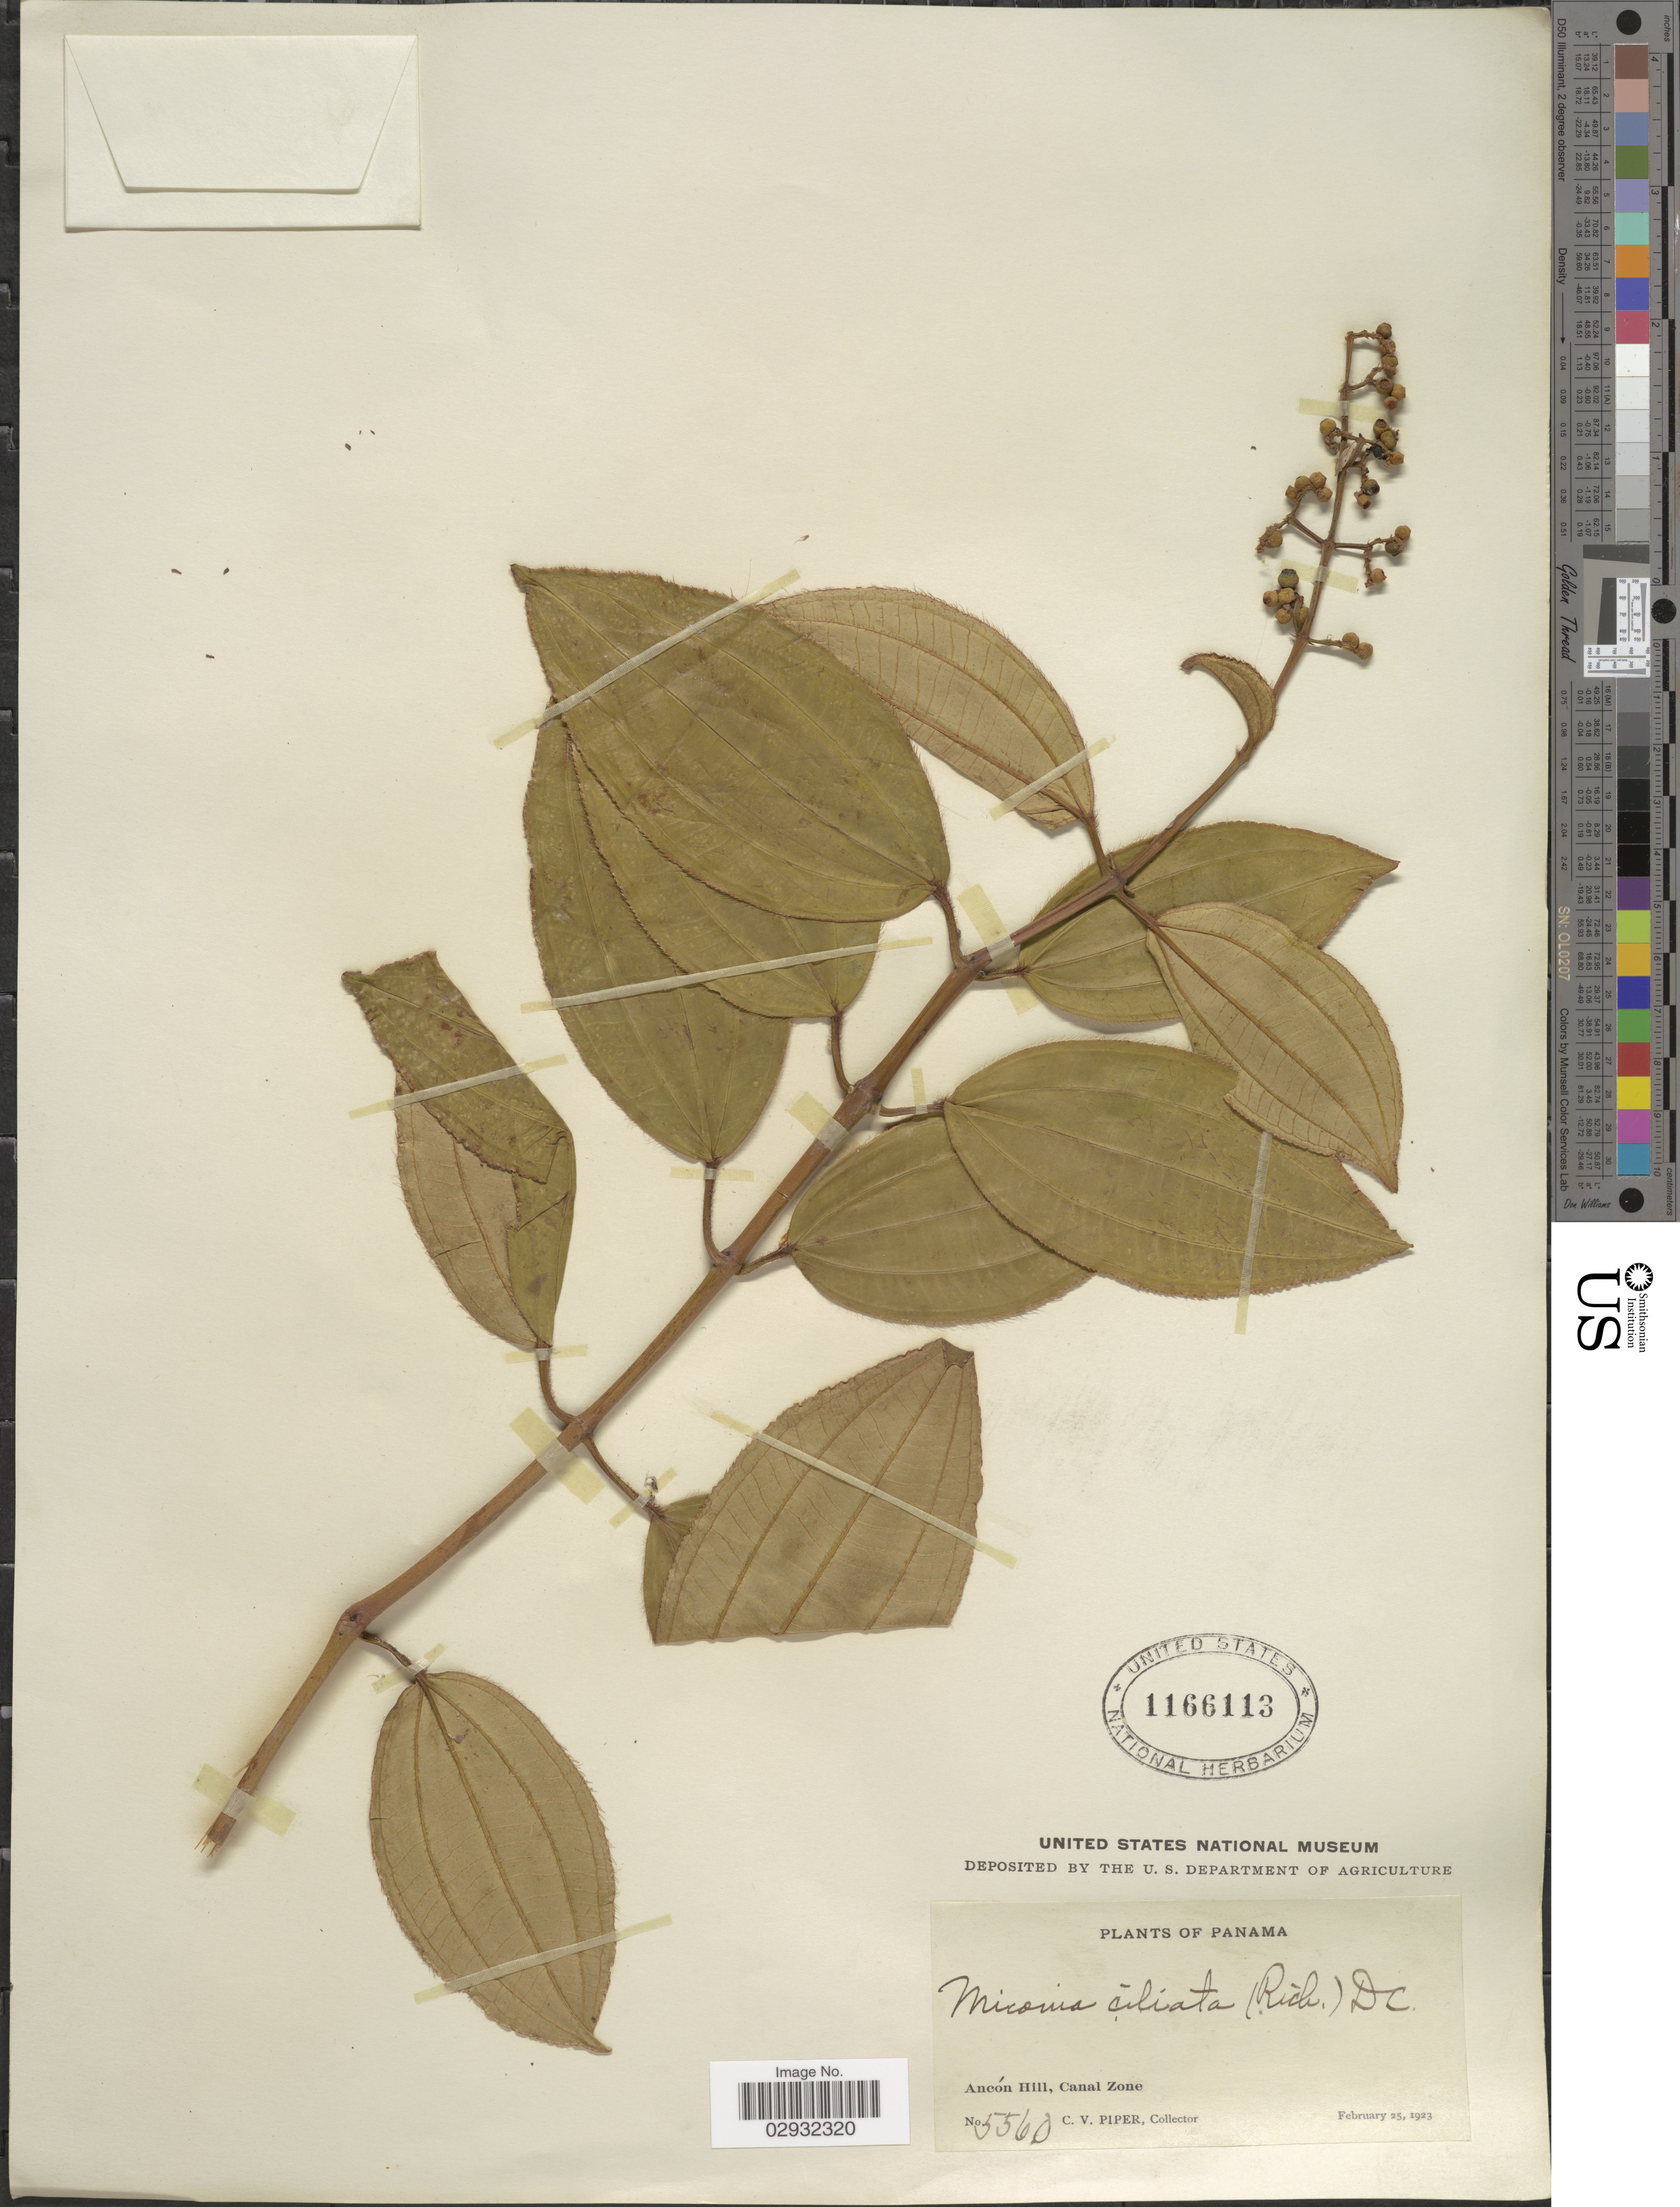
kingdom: Plantae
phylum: Tracheophyta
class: Magnoliopsida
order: Myrtales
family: Melastomataceae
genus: Miconia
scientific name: Miconia ciliata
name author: (Rich.) DC.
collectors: C. V. Piper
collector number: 5560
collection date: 1923-02-25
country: Panama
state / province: Colón / Panamá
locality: Ancón Hill, Canal Zone.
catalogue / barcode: US 1166113